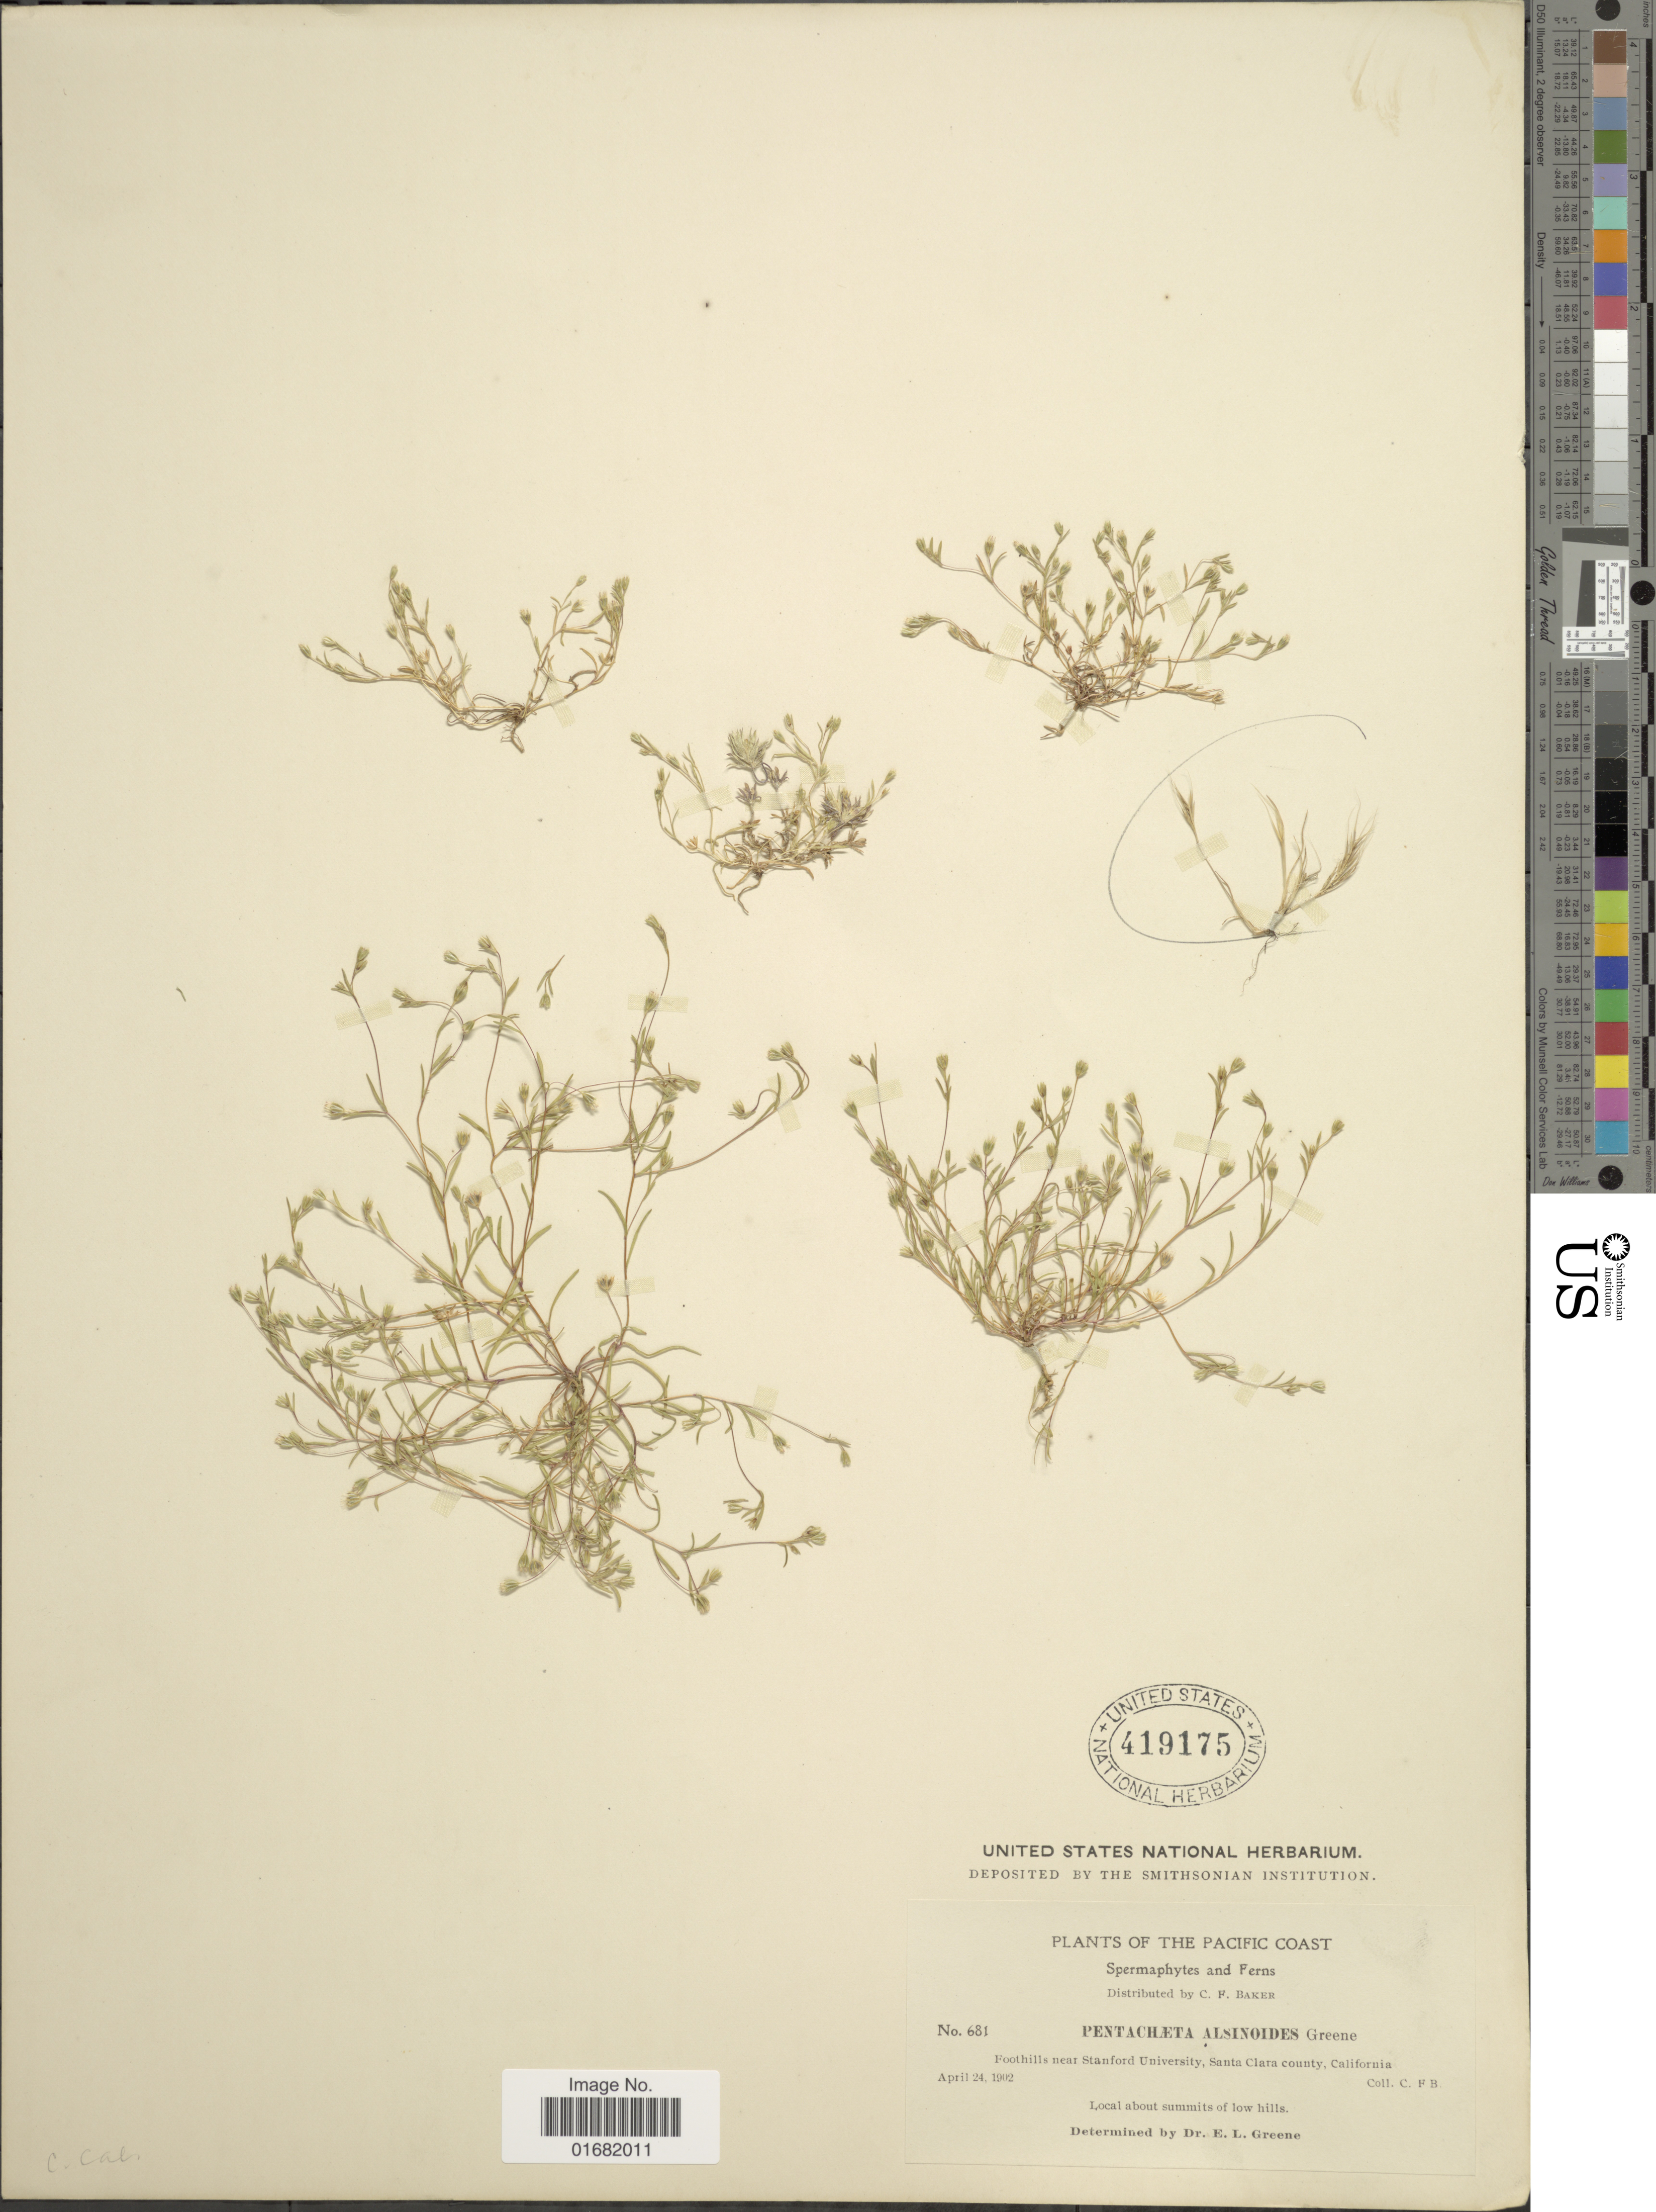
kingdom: Plantae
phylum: Tracheophyta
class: Magnoliopsida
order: Asterales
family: Asteraceae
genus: Pentachaeta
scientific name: Pentachaeta alsinoides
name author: Greene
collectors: C. F. Baker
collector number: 681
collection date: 1902-04-24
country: United States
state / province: California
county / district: Santa Clara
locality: Pacific Coast. Fotthills near Stanford University, Santa Clara county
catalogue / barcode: US 419175